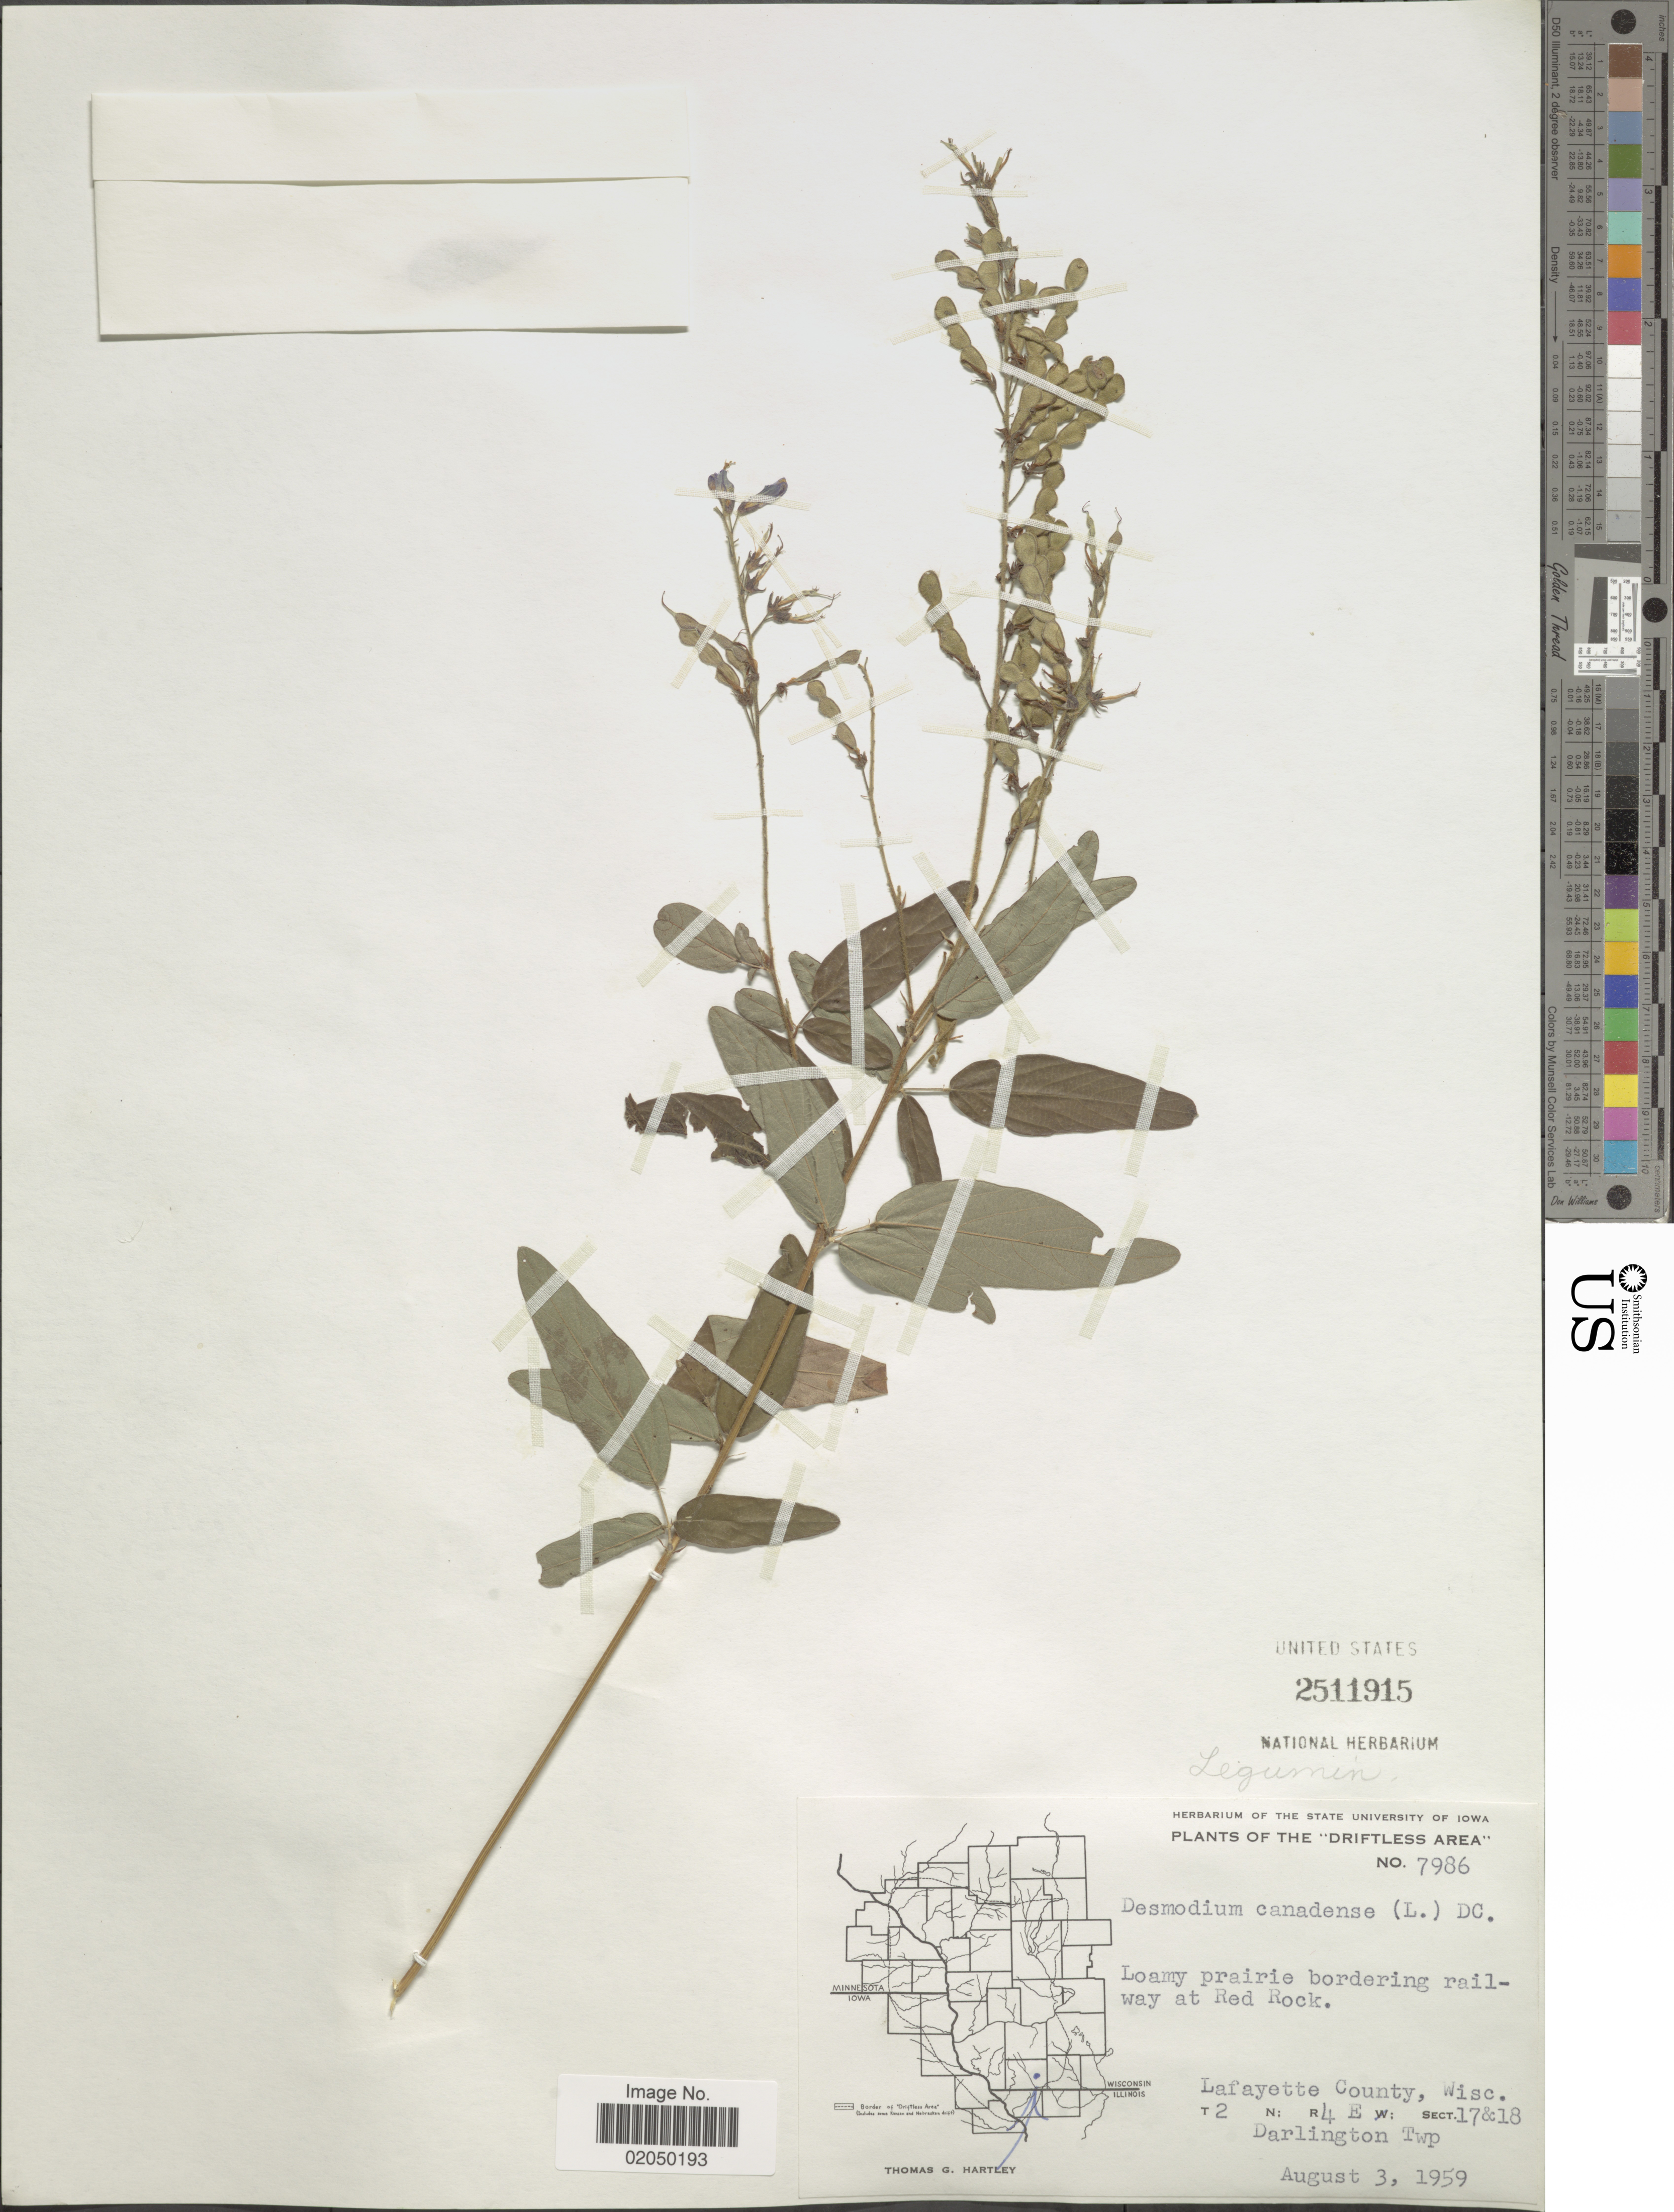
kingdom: Plantae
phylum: Tracheophyta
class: Magnoliopsida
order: Fabales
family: Fabaceae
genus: Desmodium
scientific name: Desmodium canadense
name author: (L.) DC.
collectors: T. G. Hartley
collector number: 7986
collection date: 1959-08-03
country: United States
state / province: Wisconsin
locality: Driftless Area, Loamy prairie bordering railway at Red Rock, Lafayette County, T2N, R4E, Sect, 17 & 18, Darlington Twp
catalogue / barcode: US 2511915